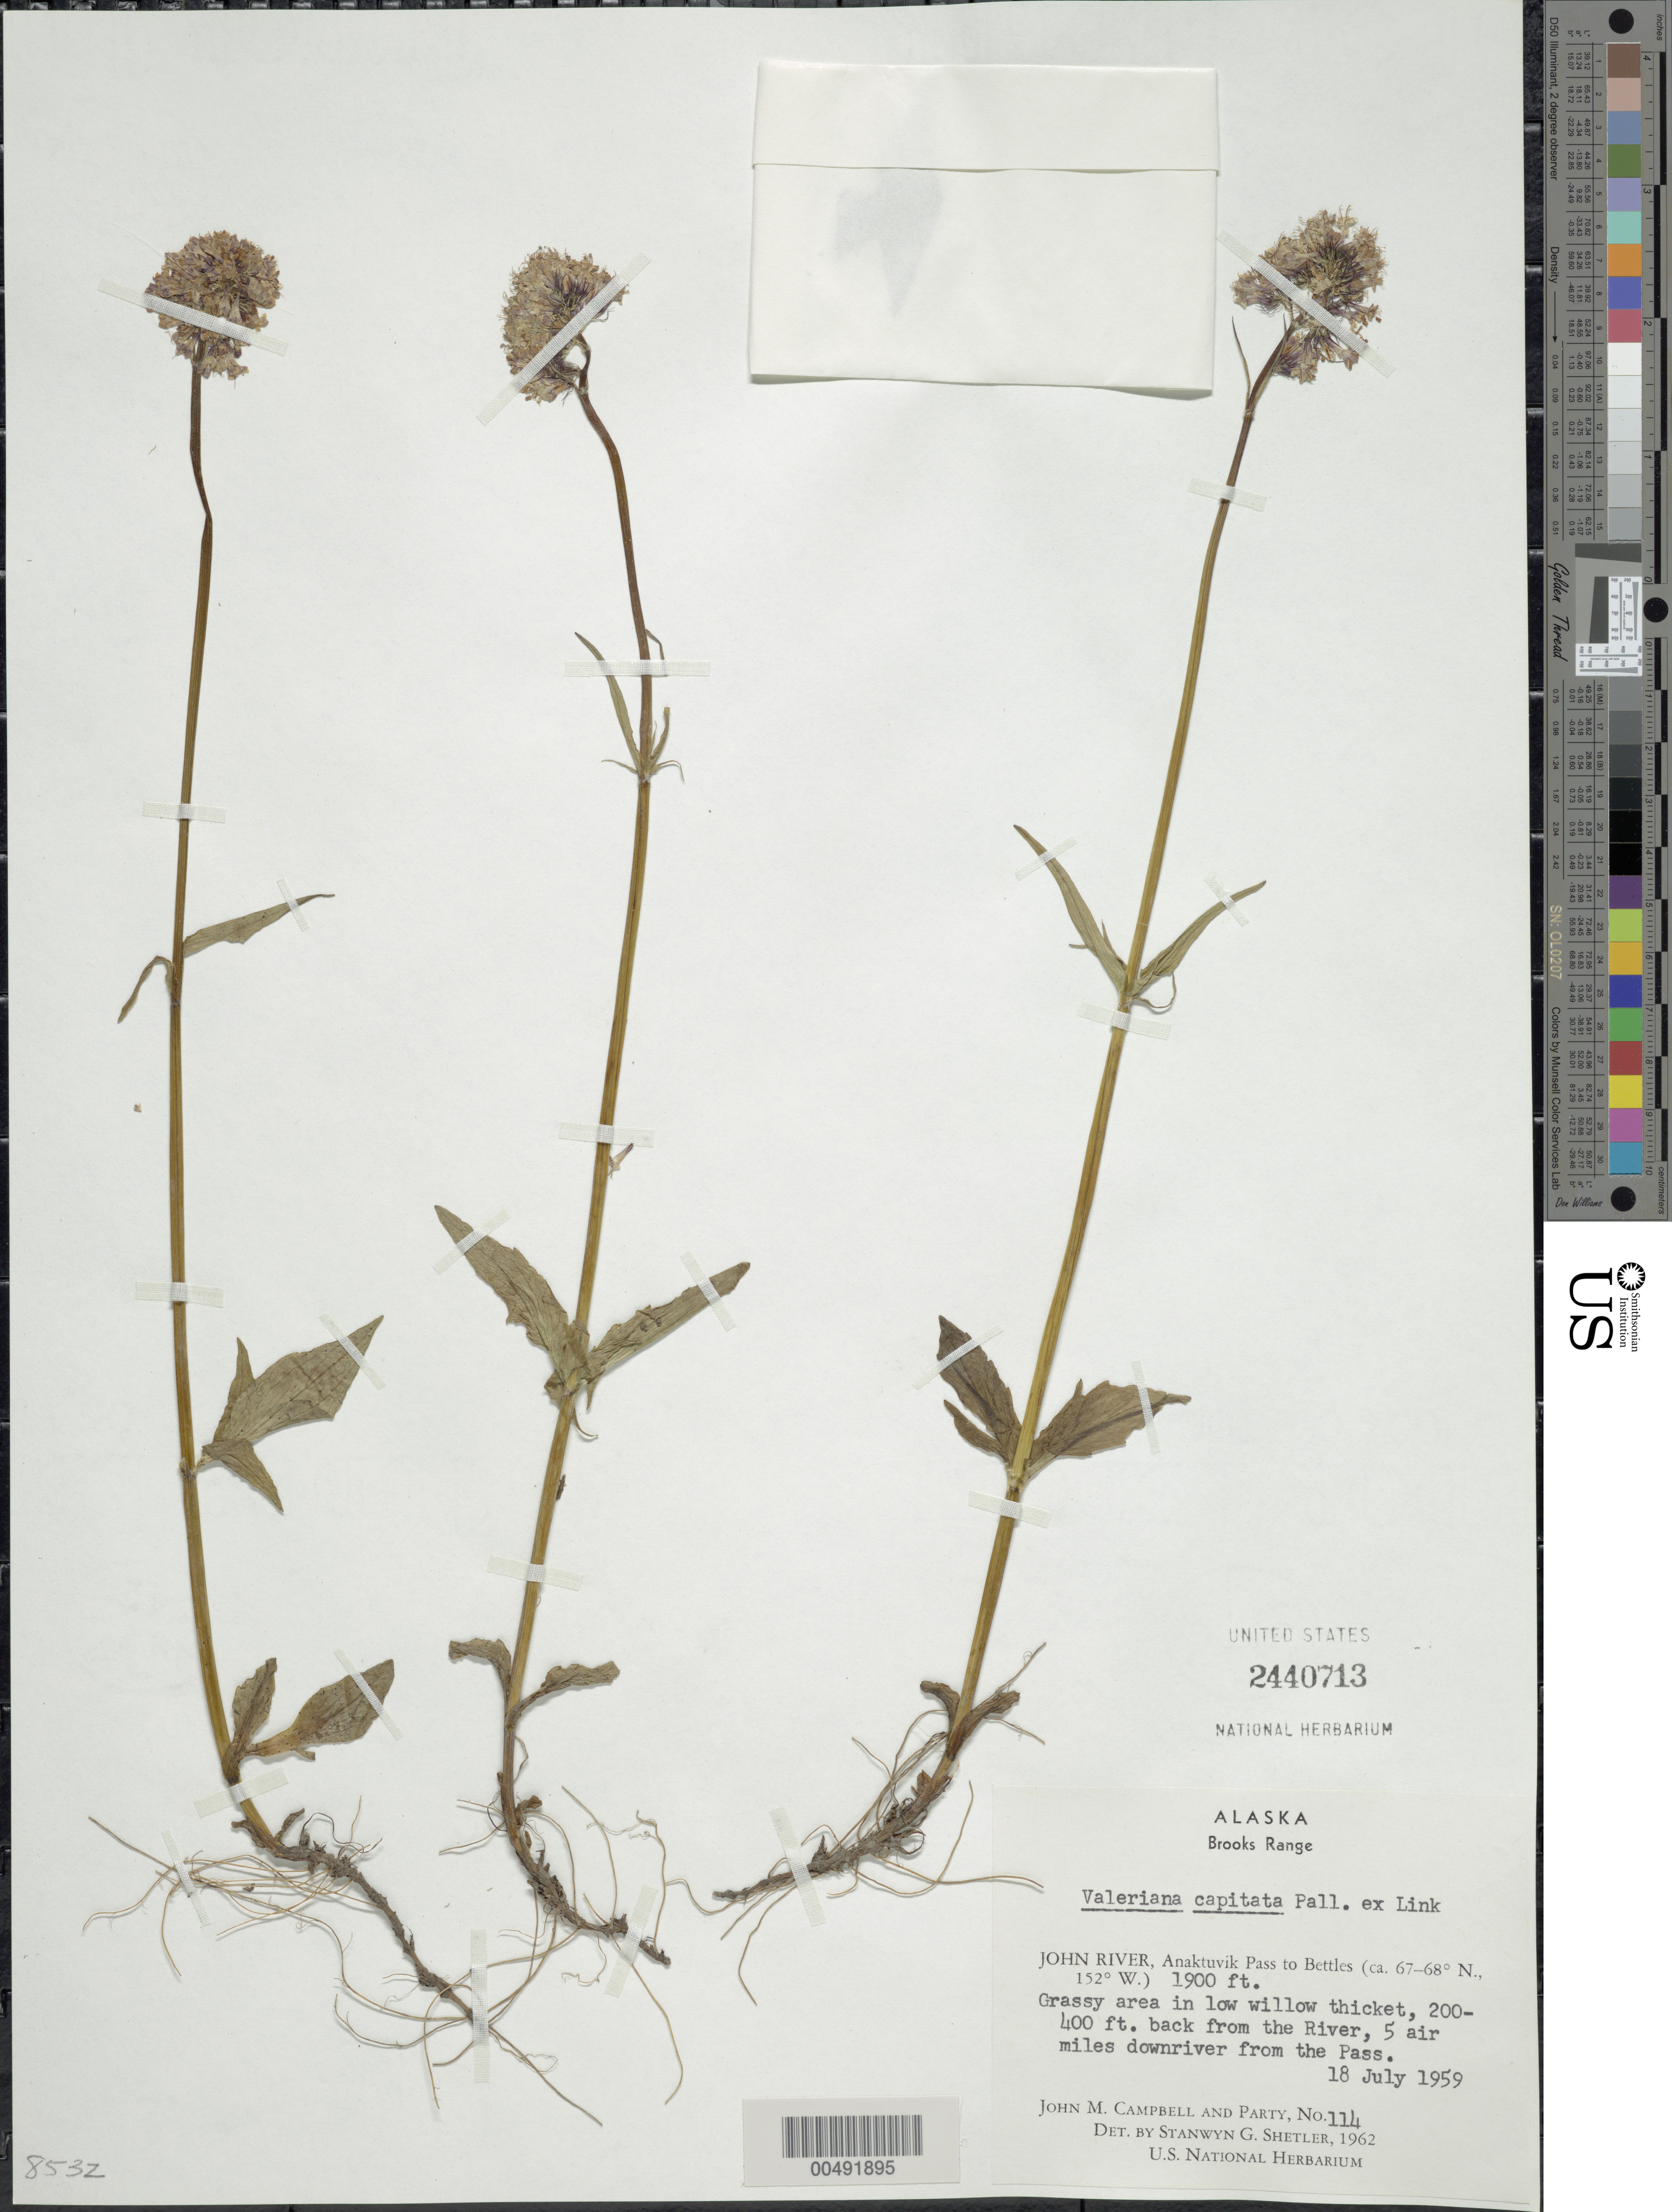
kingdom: Plantae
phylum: Tracheophyta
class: Magnoliopsida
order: Dipsacales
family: Caprifoliaceae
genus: Valeriana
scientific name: Valeriana capitata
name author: Link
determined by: Shetler, Stanwyn G., (US), NMNH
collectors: J. M. Campbell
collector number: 114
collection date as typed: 18 Jul 1959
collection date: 1959-07-18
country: United States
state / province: Alaska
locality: Brooks Range, John River, 5 mi. downriver from Anaktuvuk Pass (lat/long recorded as: lat=::: long=152:0:0:W)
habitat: grassy area in low willow thicket, 200-400 ft. back from River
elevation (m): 579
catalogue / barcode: US 2440713